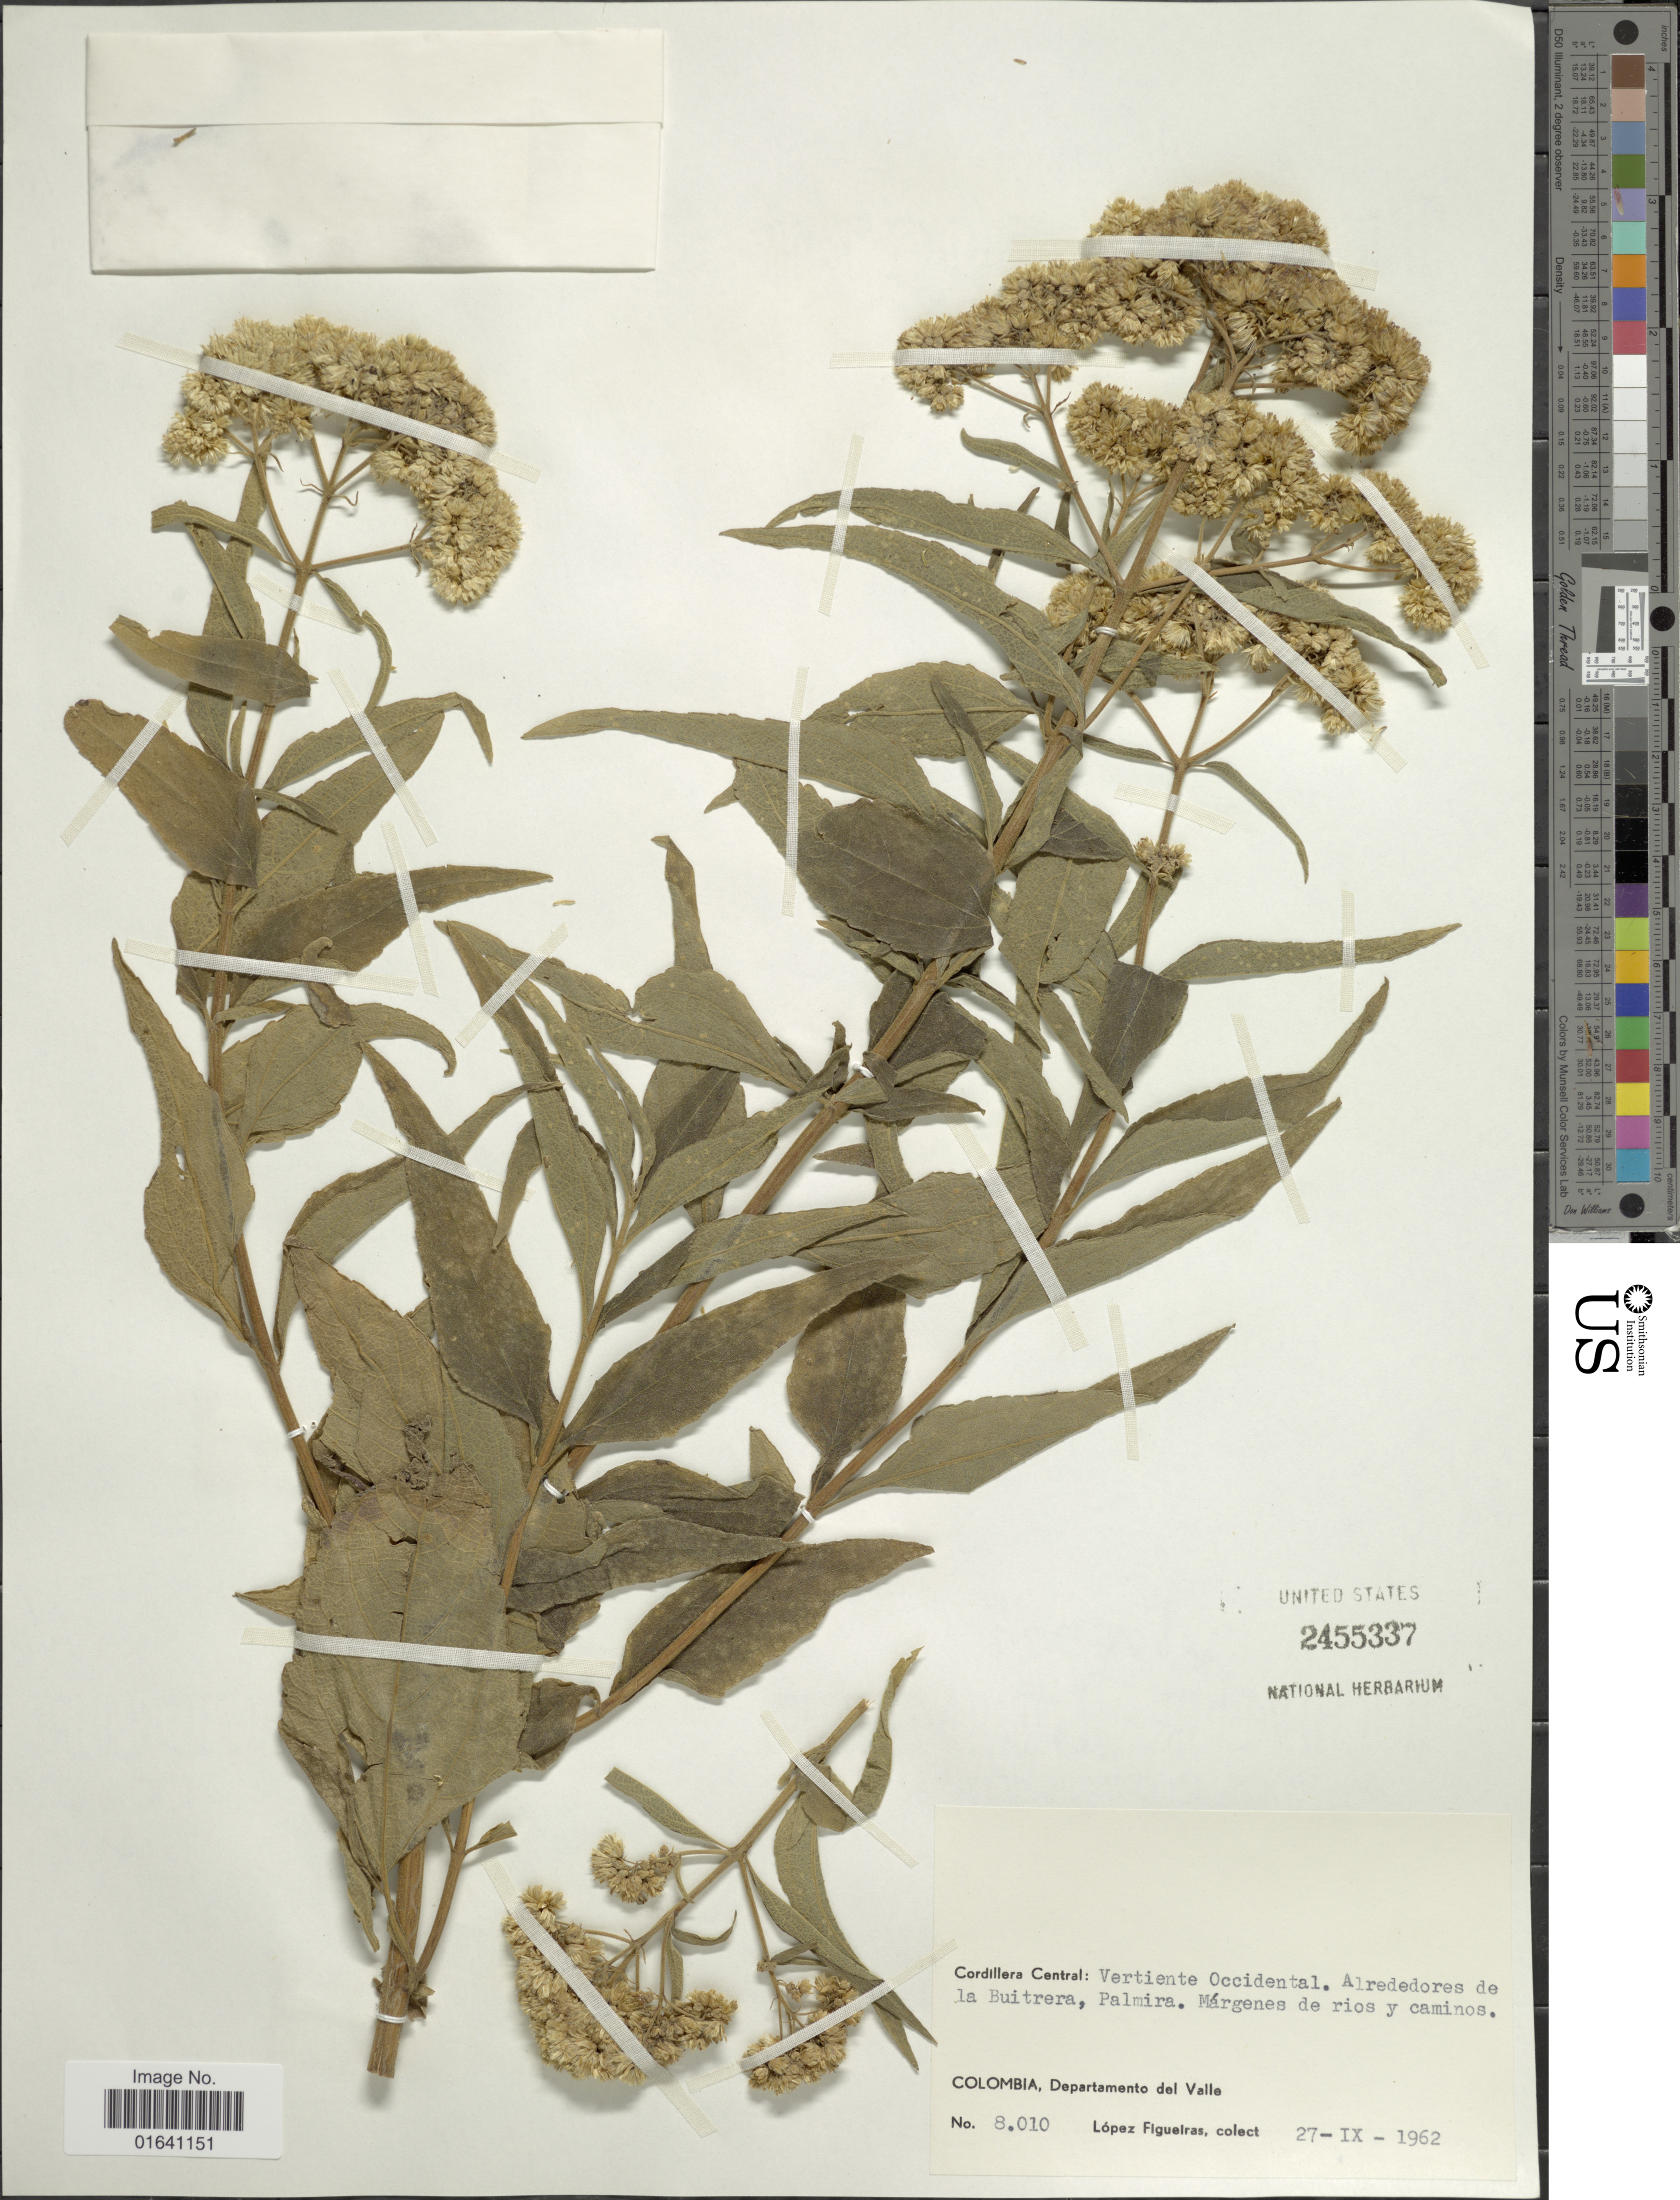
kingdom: Plantae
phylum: Tracheophyta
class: Magnoliopsida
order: Asterales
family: Asteraceae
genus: Austroeupatorium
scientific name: Austroeupatorium inulaefolium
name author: (Kunth) R.M. King & H. Rob.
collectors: M. López Figueiras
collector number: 8010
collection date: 1962-09-27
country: Colombia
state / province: Valle del Cauca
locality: Cordillera Occidental: vertiente Occidental. Alrededores de la Buitera, Palmira. Márgenes de rios y caminos. Departamento del Valle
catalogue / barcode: US 2455337